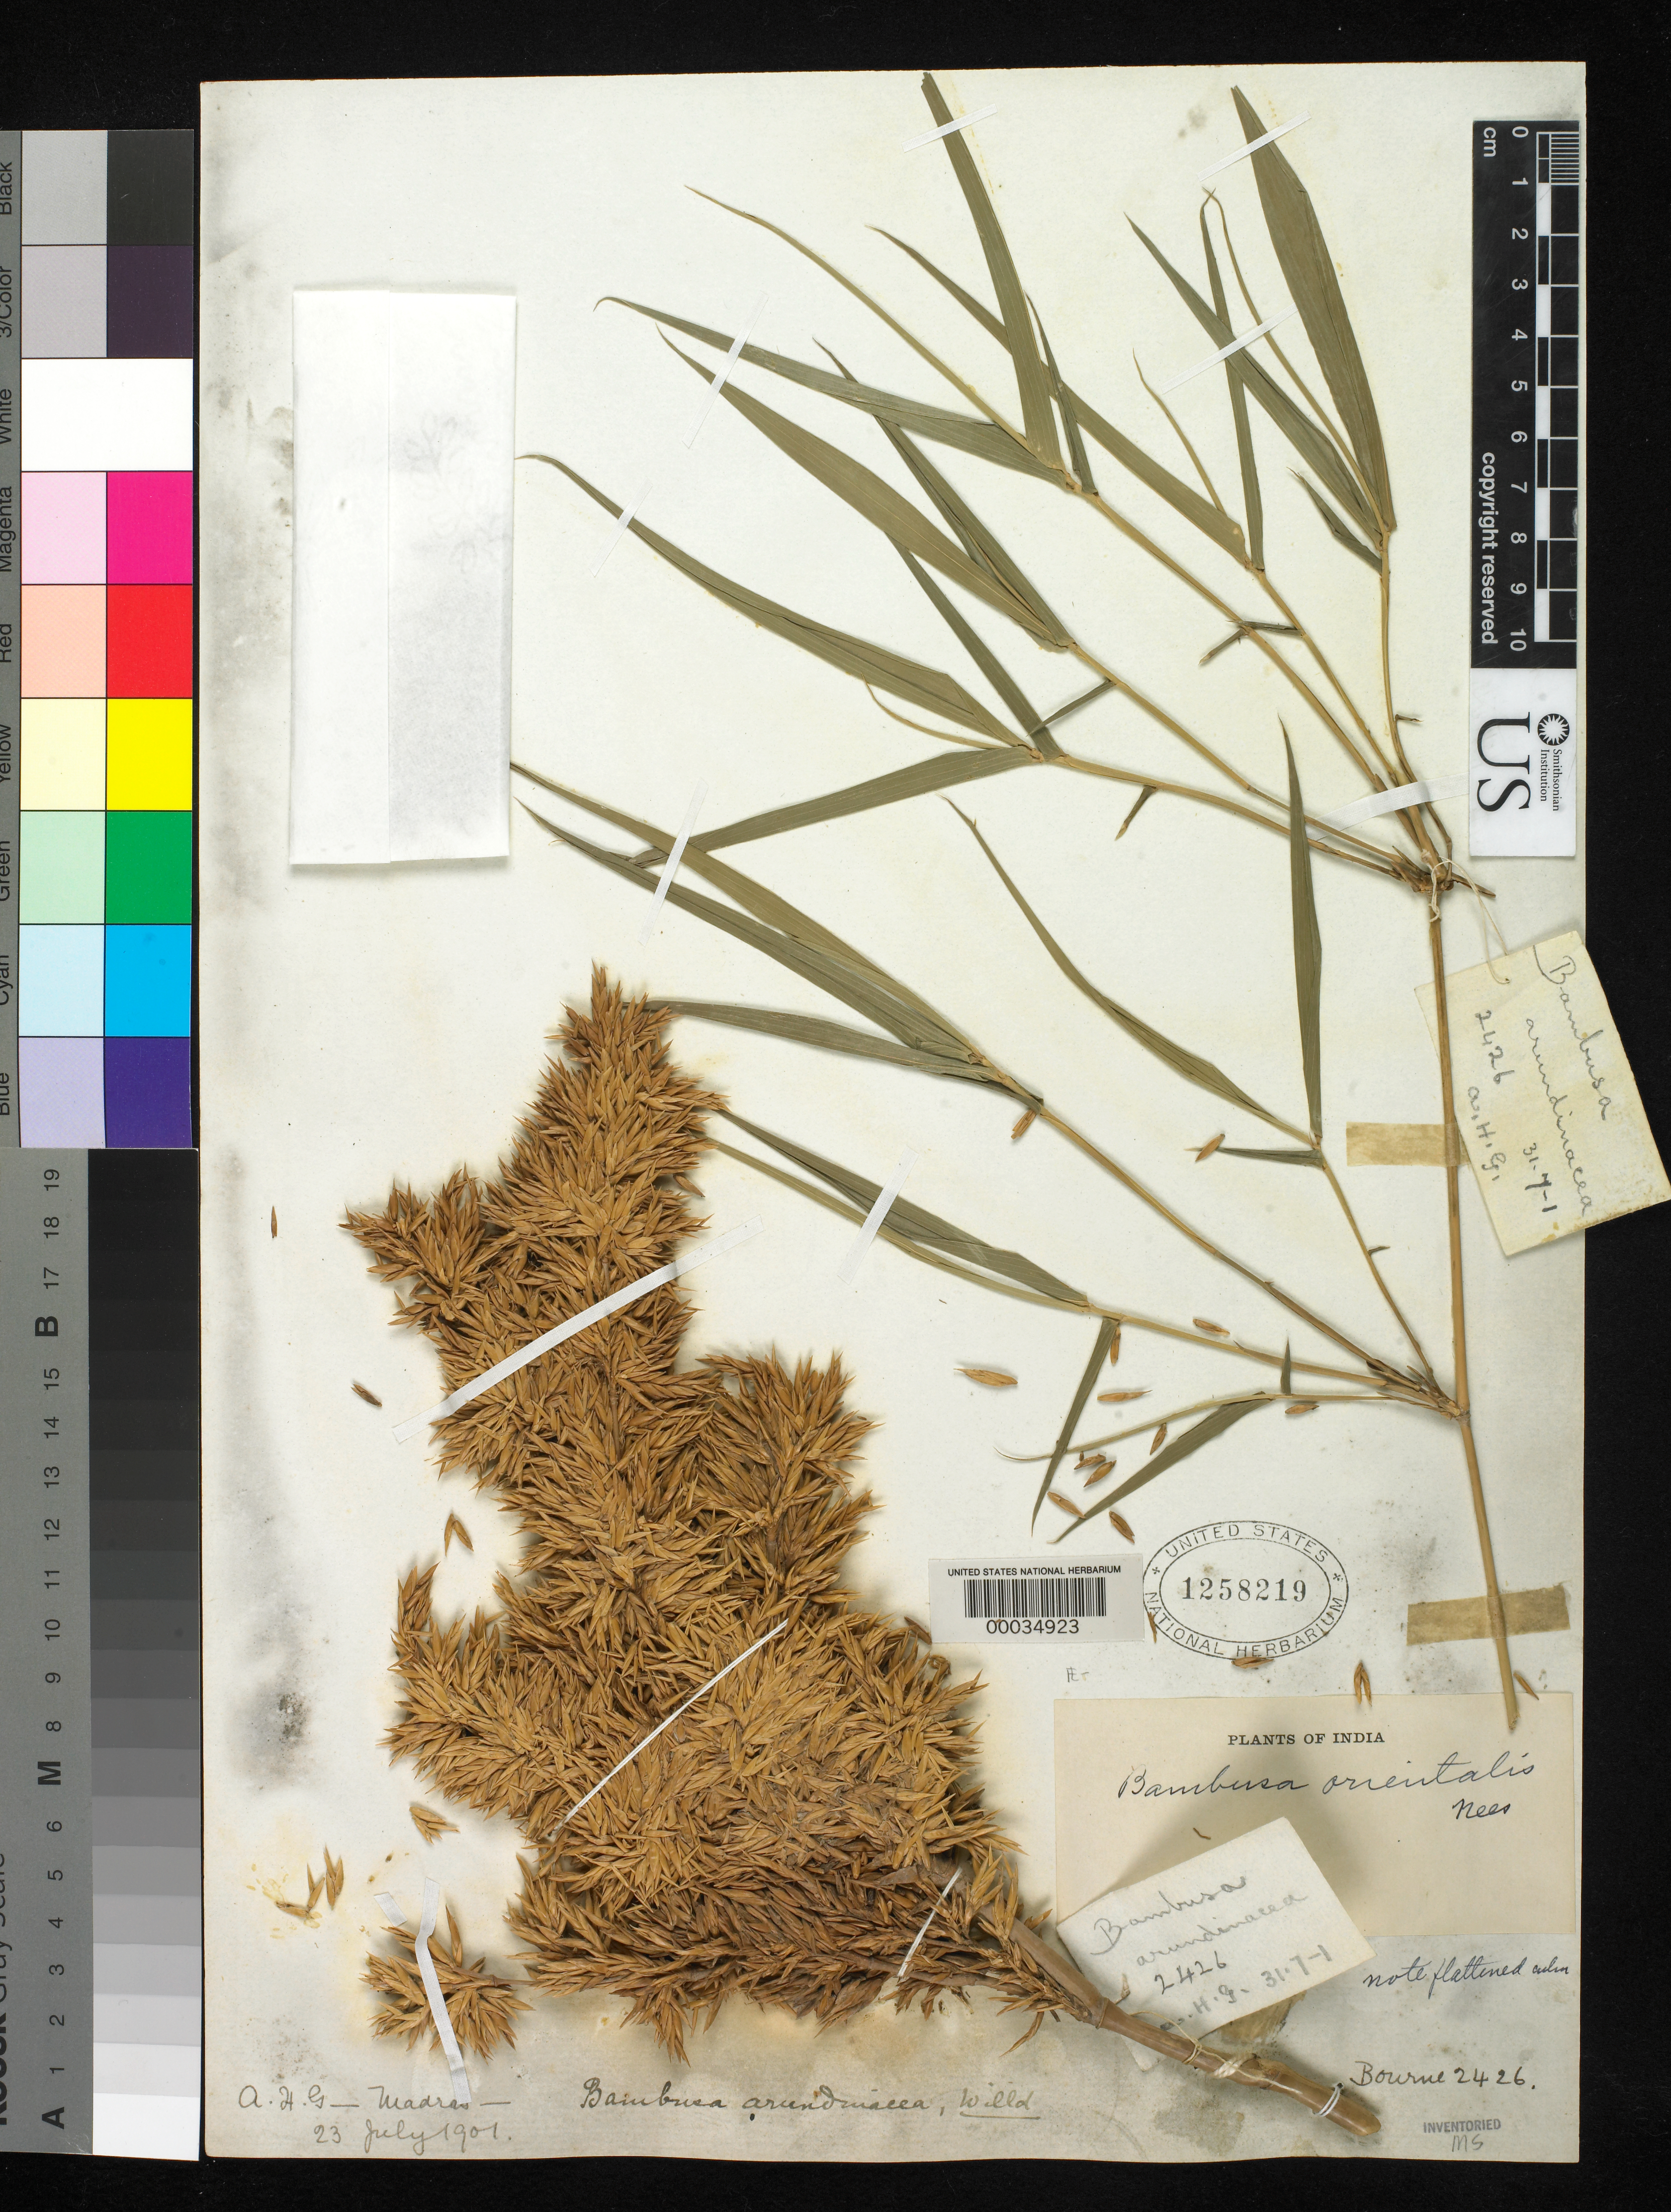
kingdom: Plantae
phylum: Tracheophyta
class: Liliopsida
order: Poales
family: Poaceae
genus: Bambusa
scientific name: Bambusa bambos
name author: (L.) Voss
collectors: -- Bourne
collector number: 2426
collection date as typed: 31 Jul 1901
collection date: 1901-07-31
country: India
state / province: Tamil Nadu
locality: Madras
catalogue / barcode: US 1258219